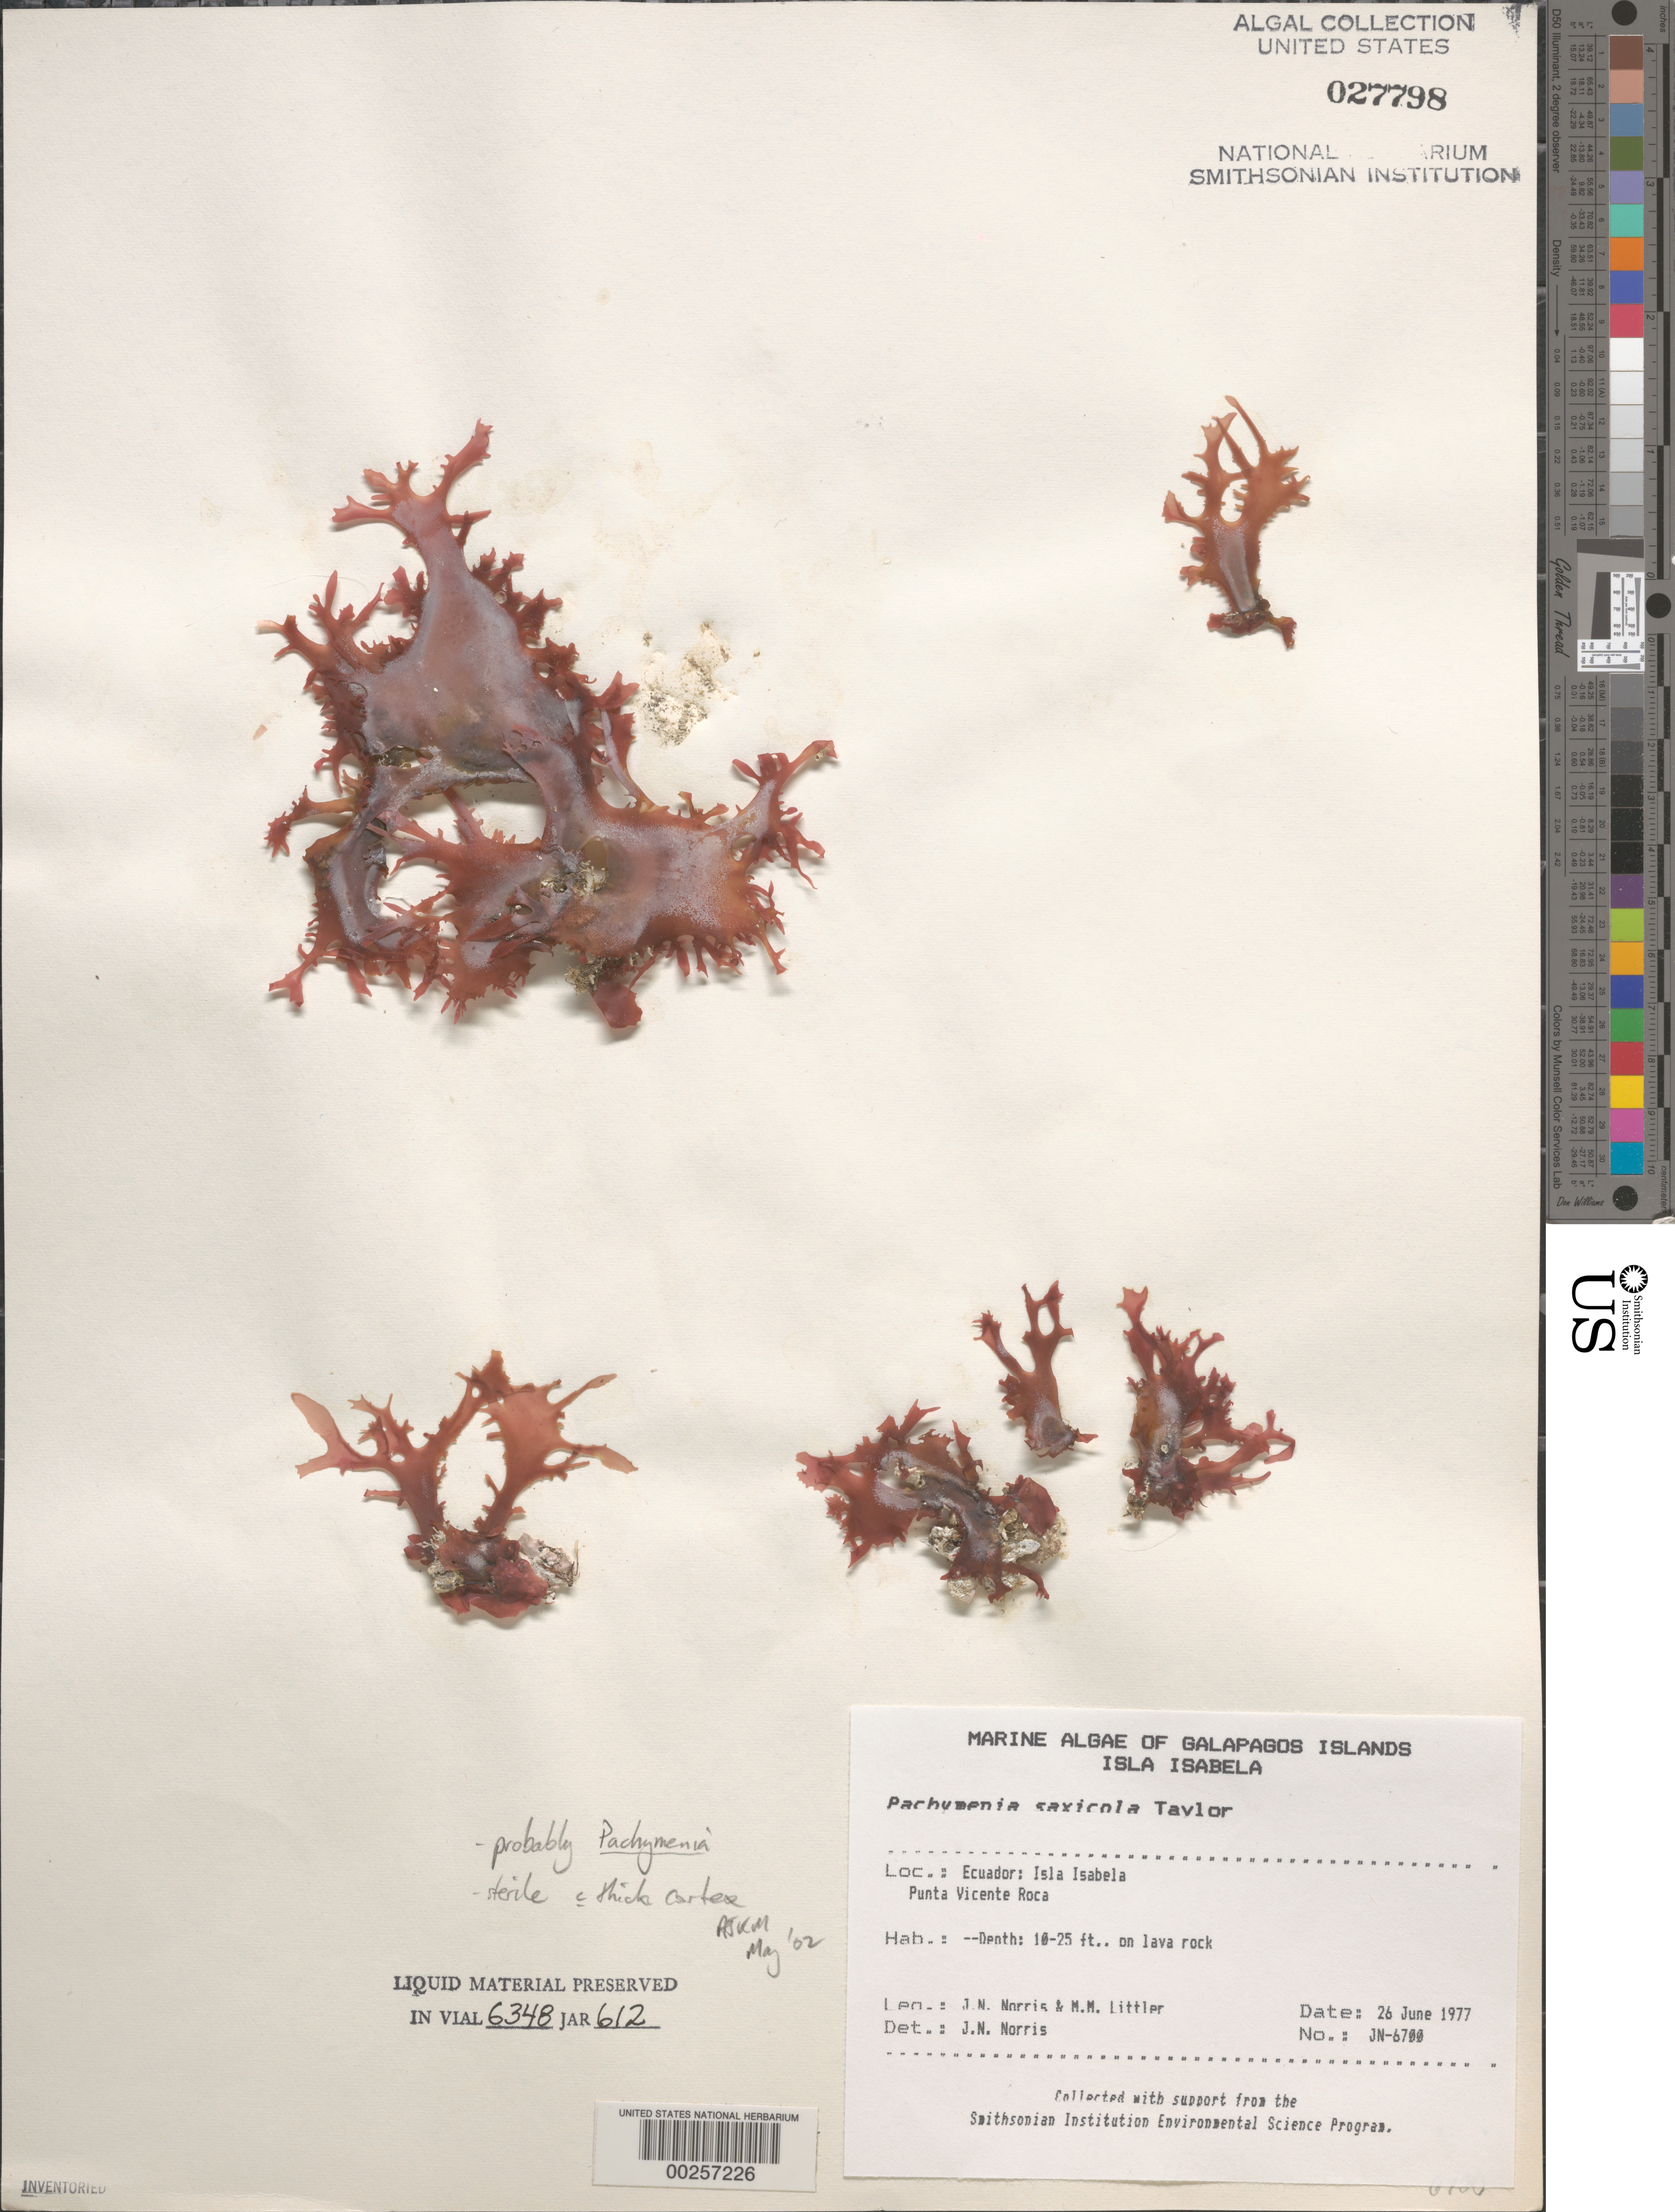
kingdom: Plantae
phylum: Rhodophyta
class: Florideophyceae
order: Halymeniales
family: Halymeniaceae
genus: Pachymenia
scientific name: Pachymenia saxicola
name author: W.R. Taylor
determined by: Norris, James N.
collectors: J. N. Norris & M. M. Littler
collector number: JN-6700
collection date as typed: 26 Jun 1977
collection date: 1977-06-26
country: Ecuador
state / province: Colón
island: Isabela [Albemarle]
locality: Punta Vicente Roca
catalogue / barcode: US 27798